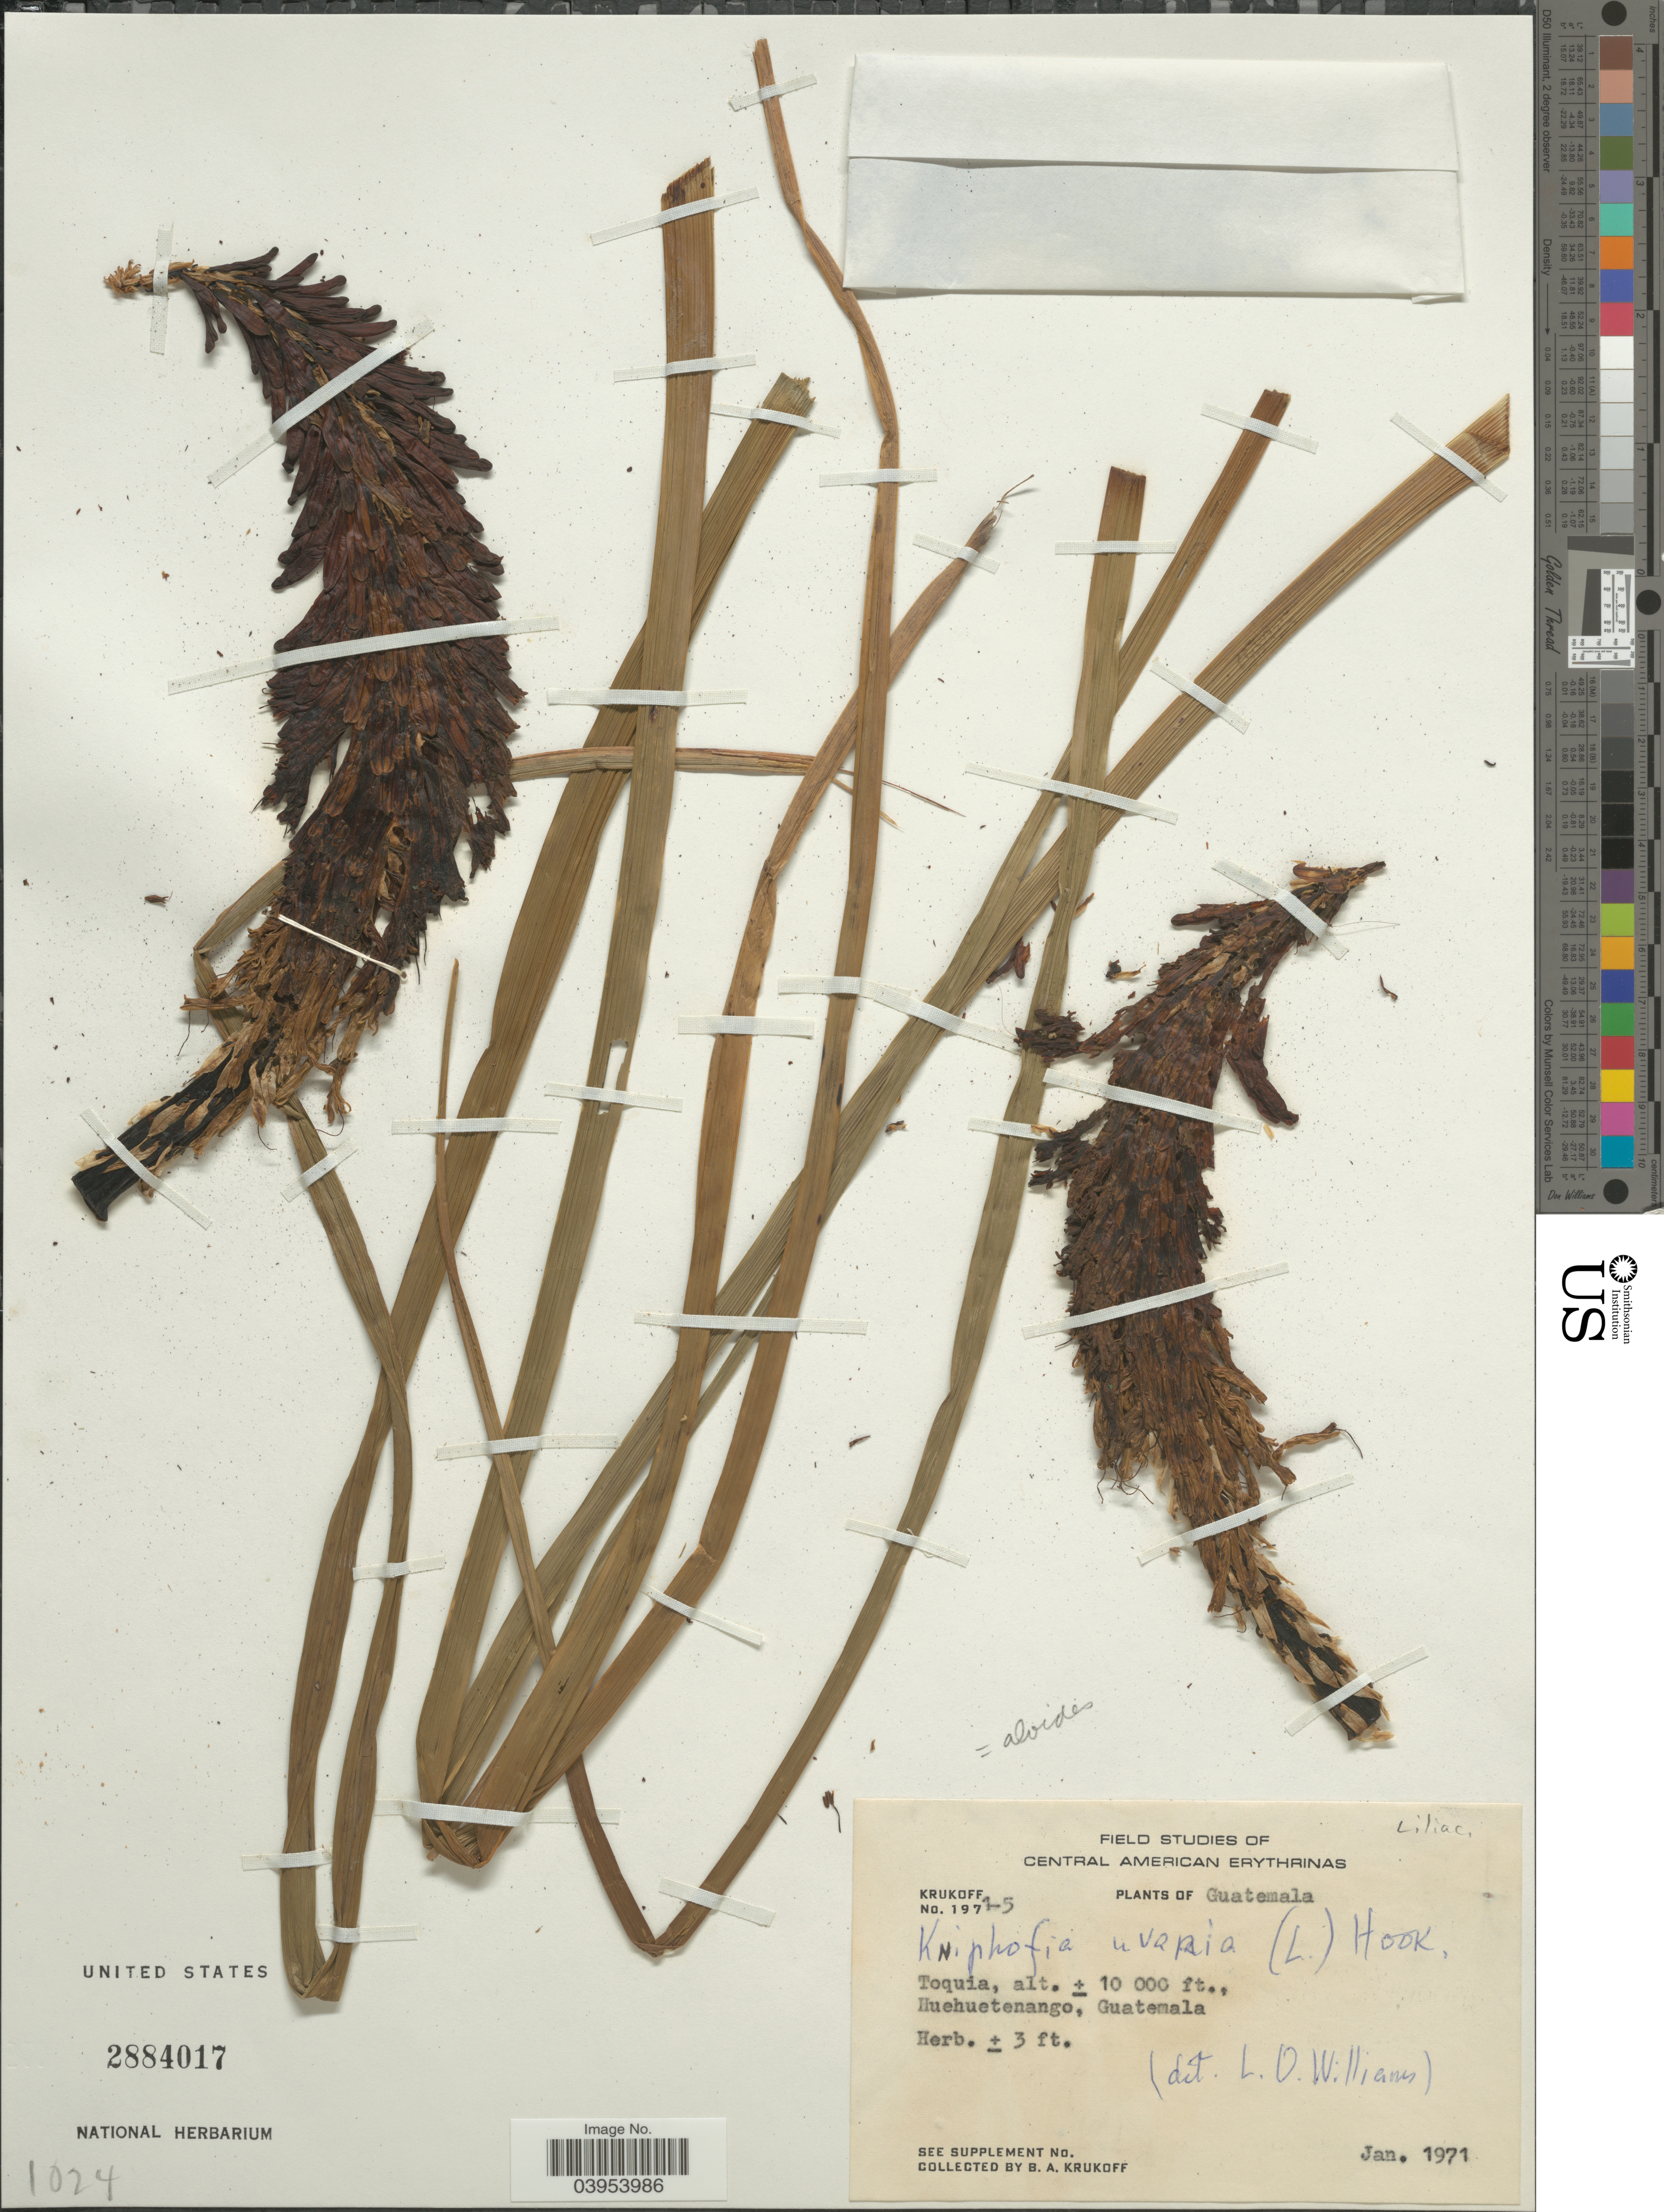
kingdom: Plantae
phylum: Tracheophyta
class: Liliopsida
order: Asparagales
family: Asphodelaceae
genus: Kniphofia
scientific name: Kniphofia aloides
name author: Moench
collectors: B. A. Krukoff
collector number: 1971-5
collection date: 1971-01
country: Guatemala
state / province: Huehuetenango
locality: Toquia.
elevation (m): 3048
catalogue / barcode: US 2884017